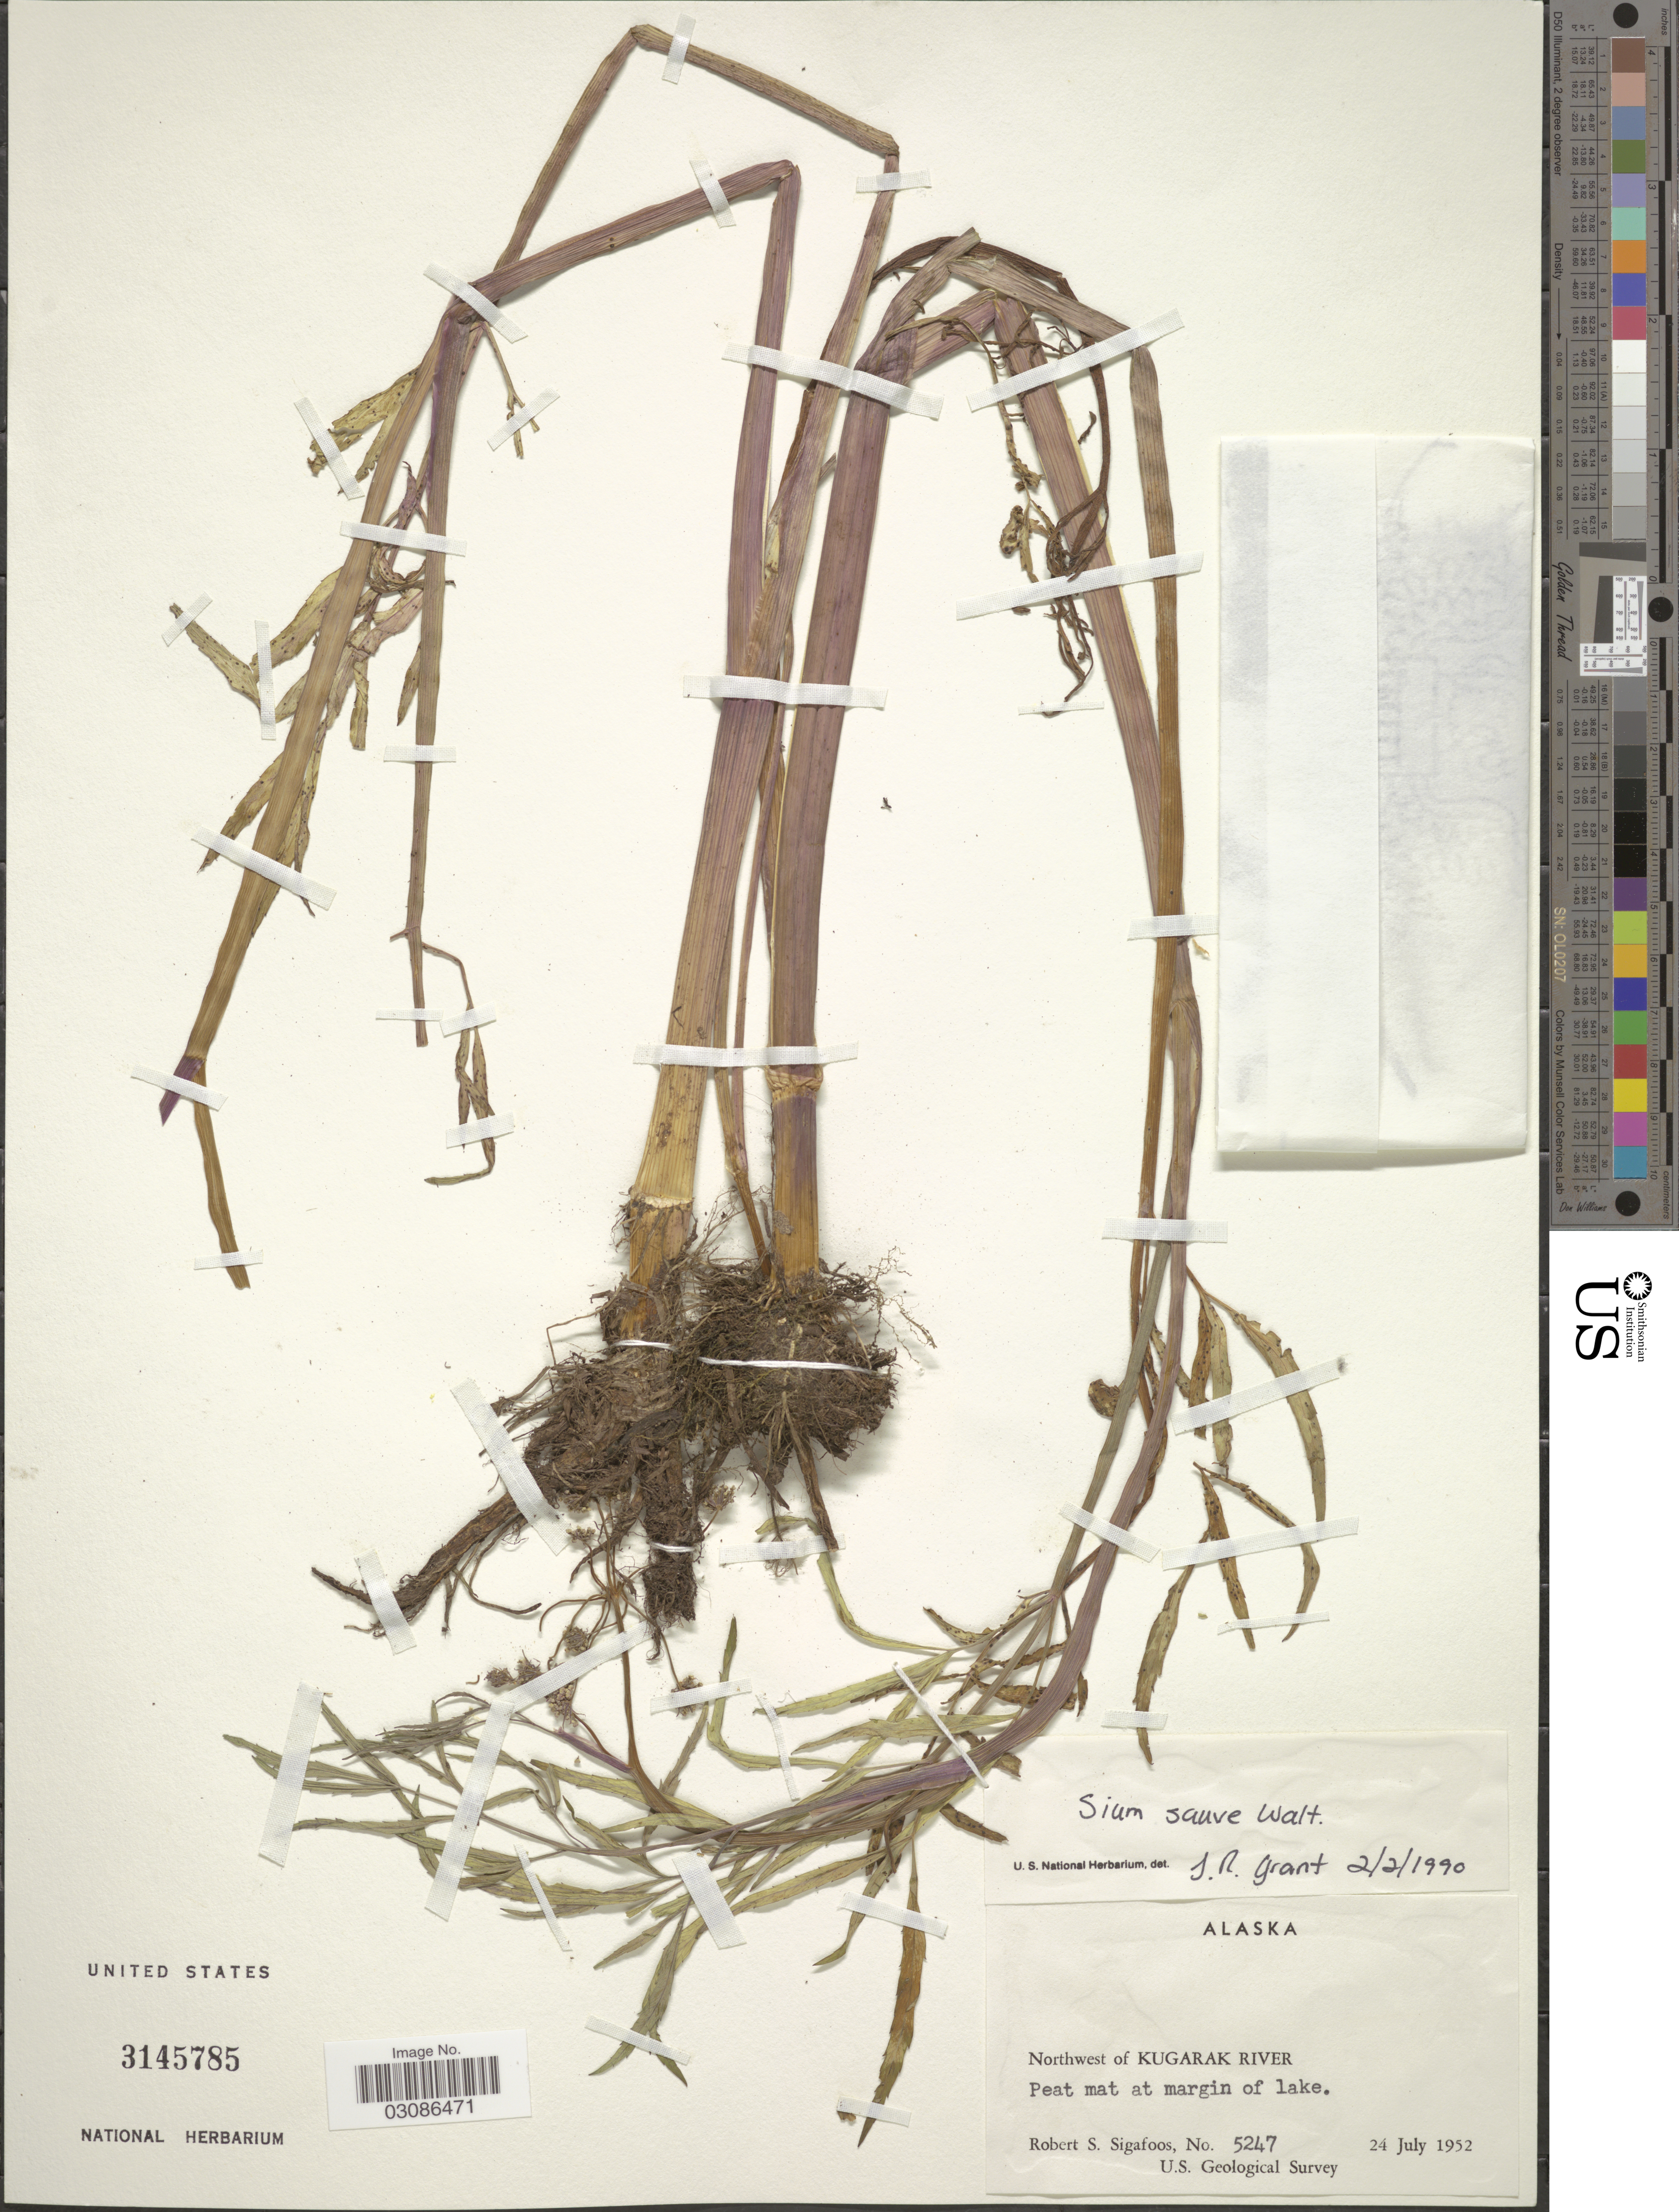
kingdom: Plantae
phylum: Tracheophyta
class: Magnoliopsida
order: Apiales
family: Apiaceae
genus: Sium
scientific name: Sium suave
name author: Walter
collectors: R. Sigafoos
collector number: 5247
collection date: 1952-07-24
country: United States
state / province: Alaska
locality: Northwest of Kugarak River, Peat mat at margin of lake.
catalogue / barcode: US 3145785